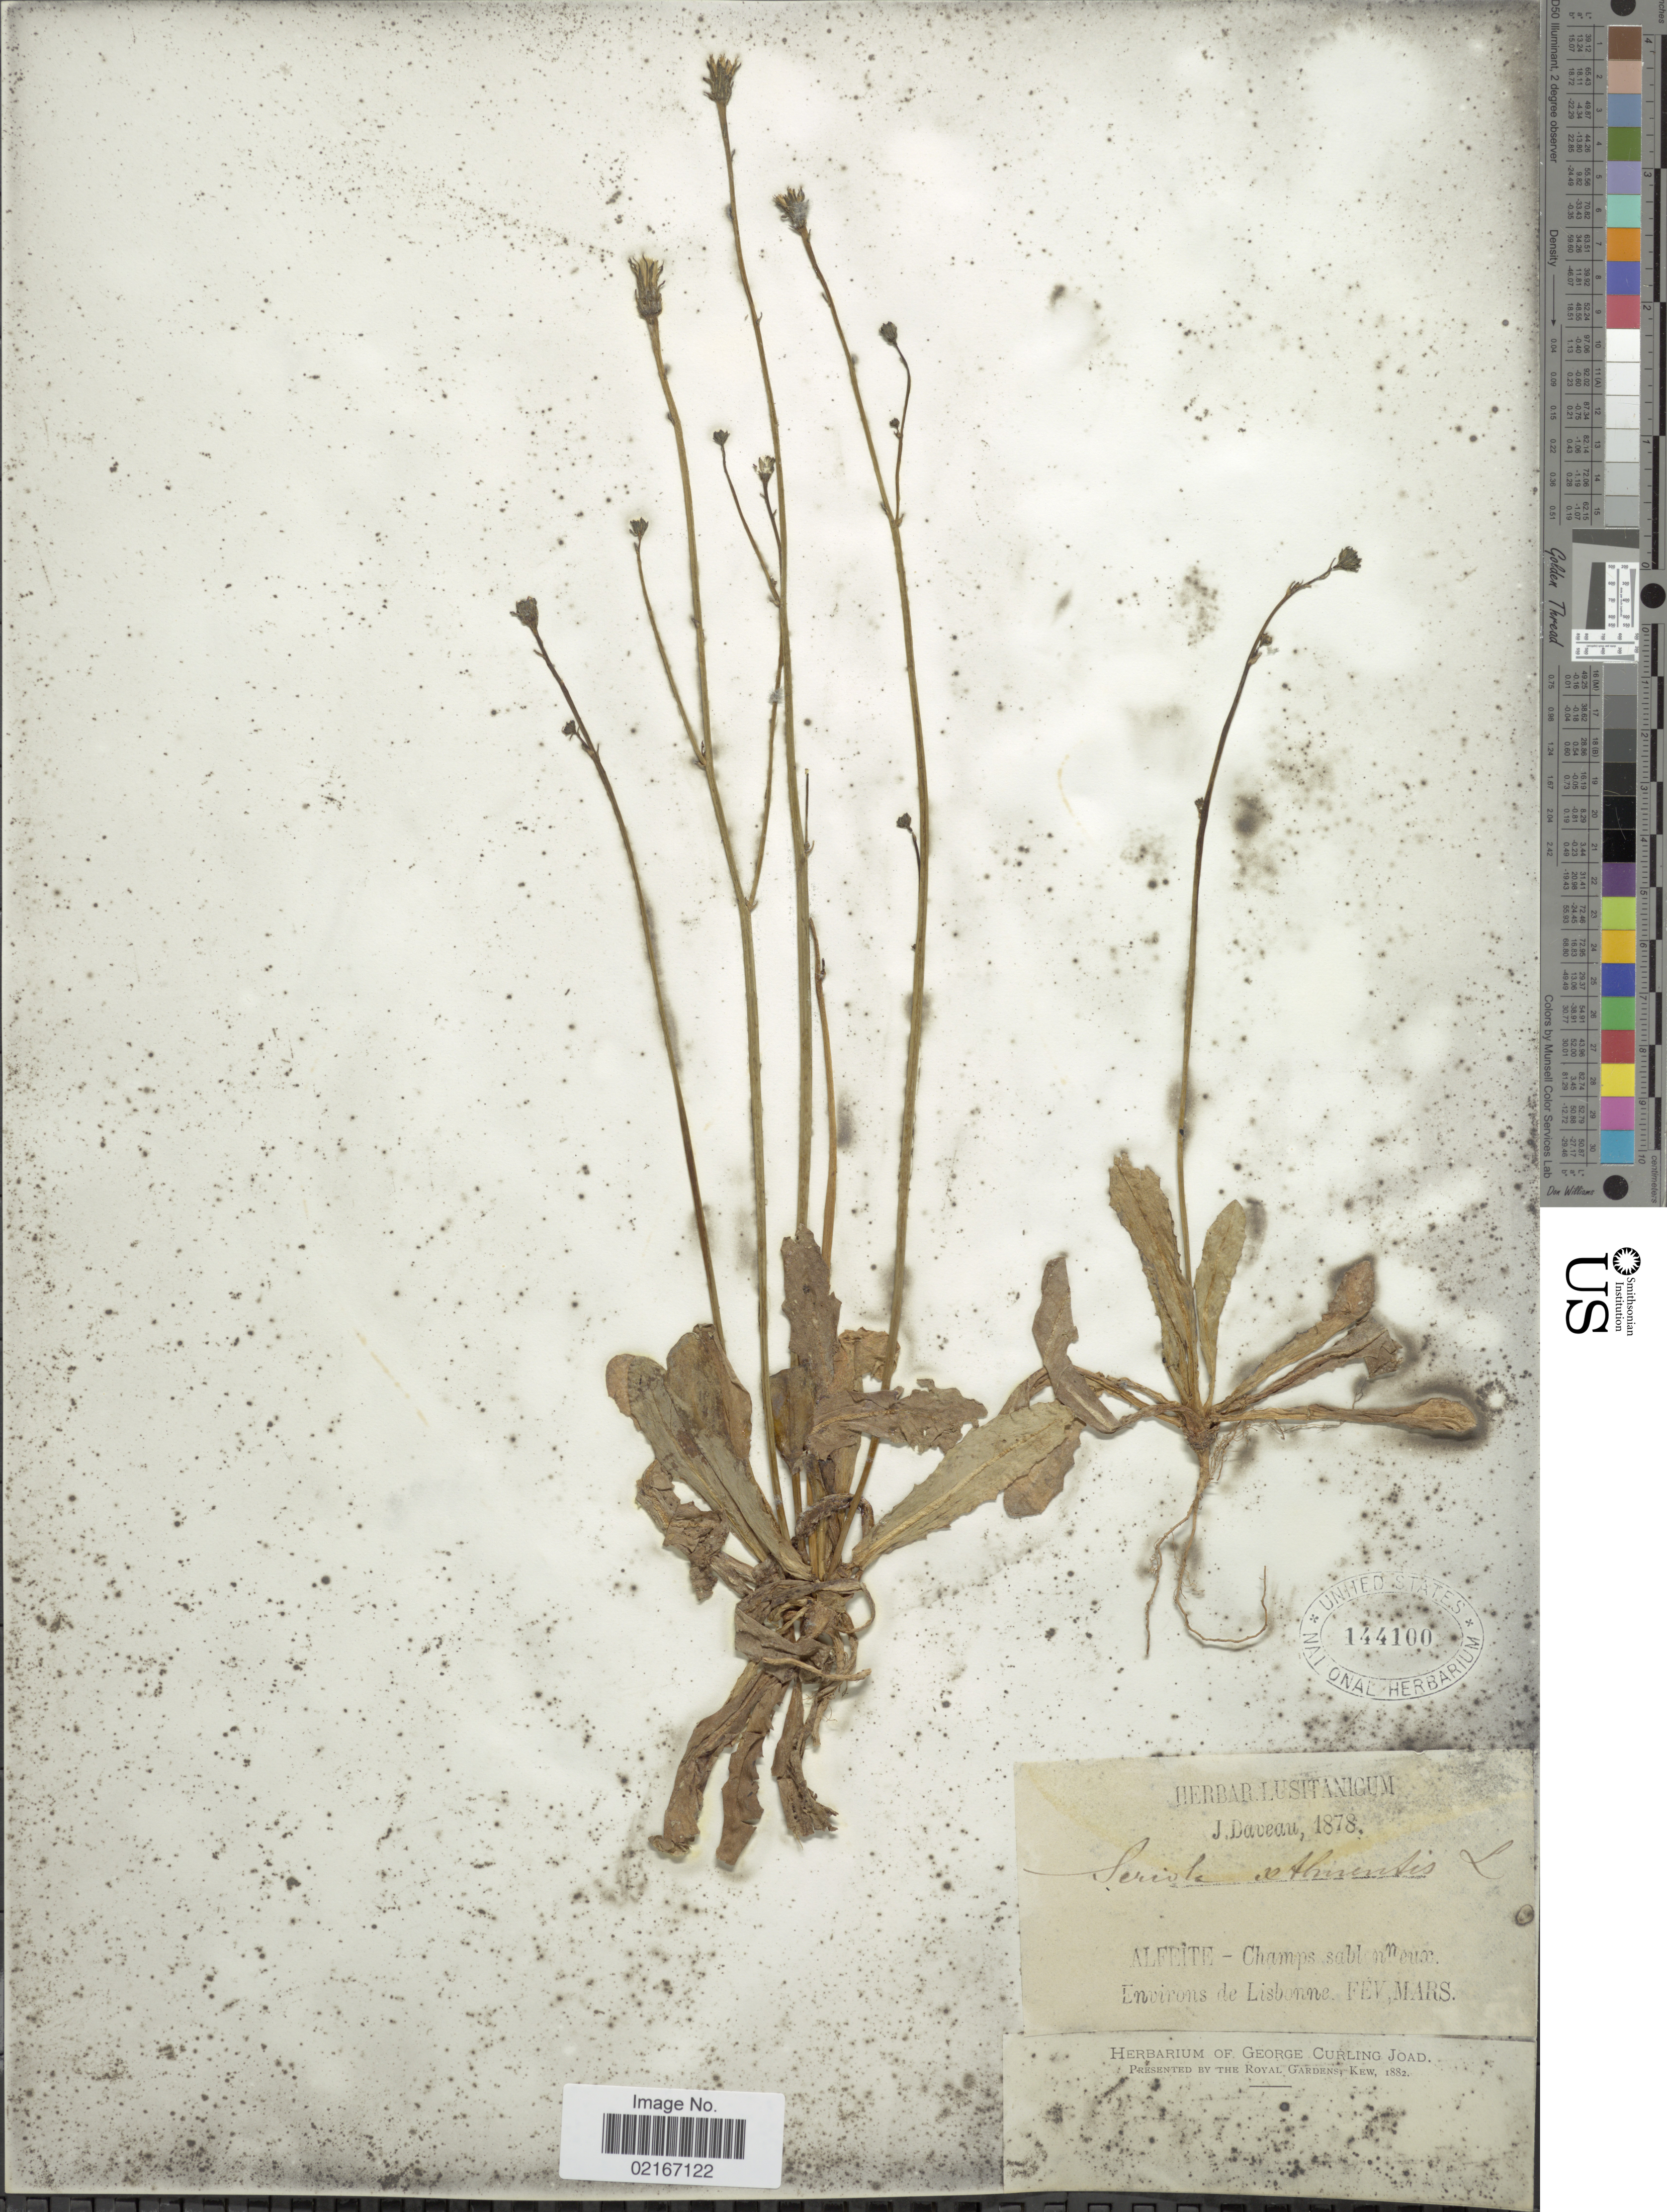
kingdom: Plantae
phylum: Tracheophyta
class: Magnoliopsida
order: Asterales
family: Asteraceae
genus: Hypochaeris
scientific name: Hypochaeris achyrophorus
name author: L.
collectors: J. Daveau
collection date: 1878-02/1878-03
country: Portugal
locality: Alfeite- Champs sablen n. Meux [interpreted], Environs de Lisbonne [interpreted]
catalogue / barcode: US 144100